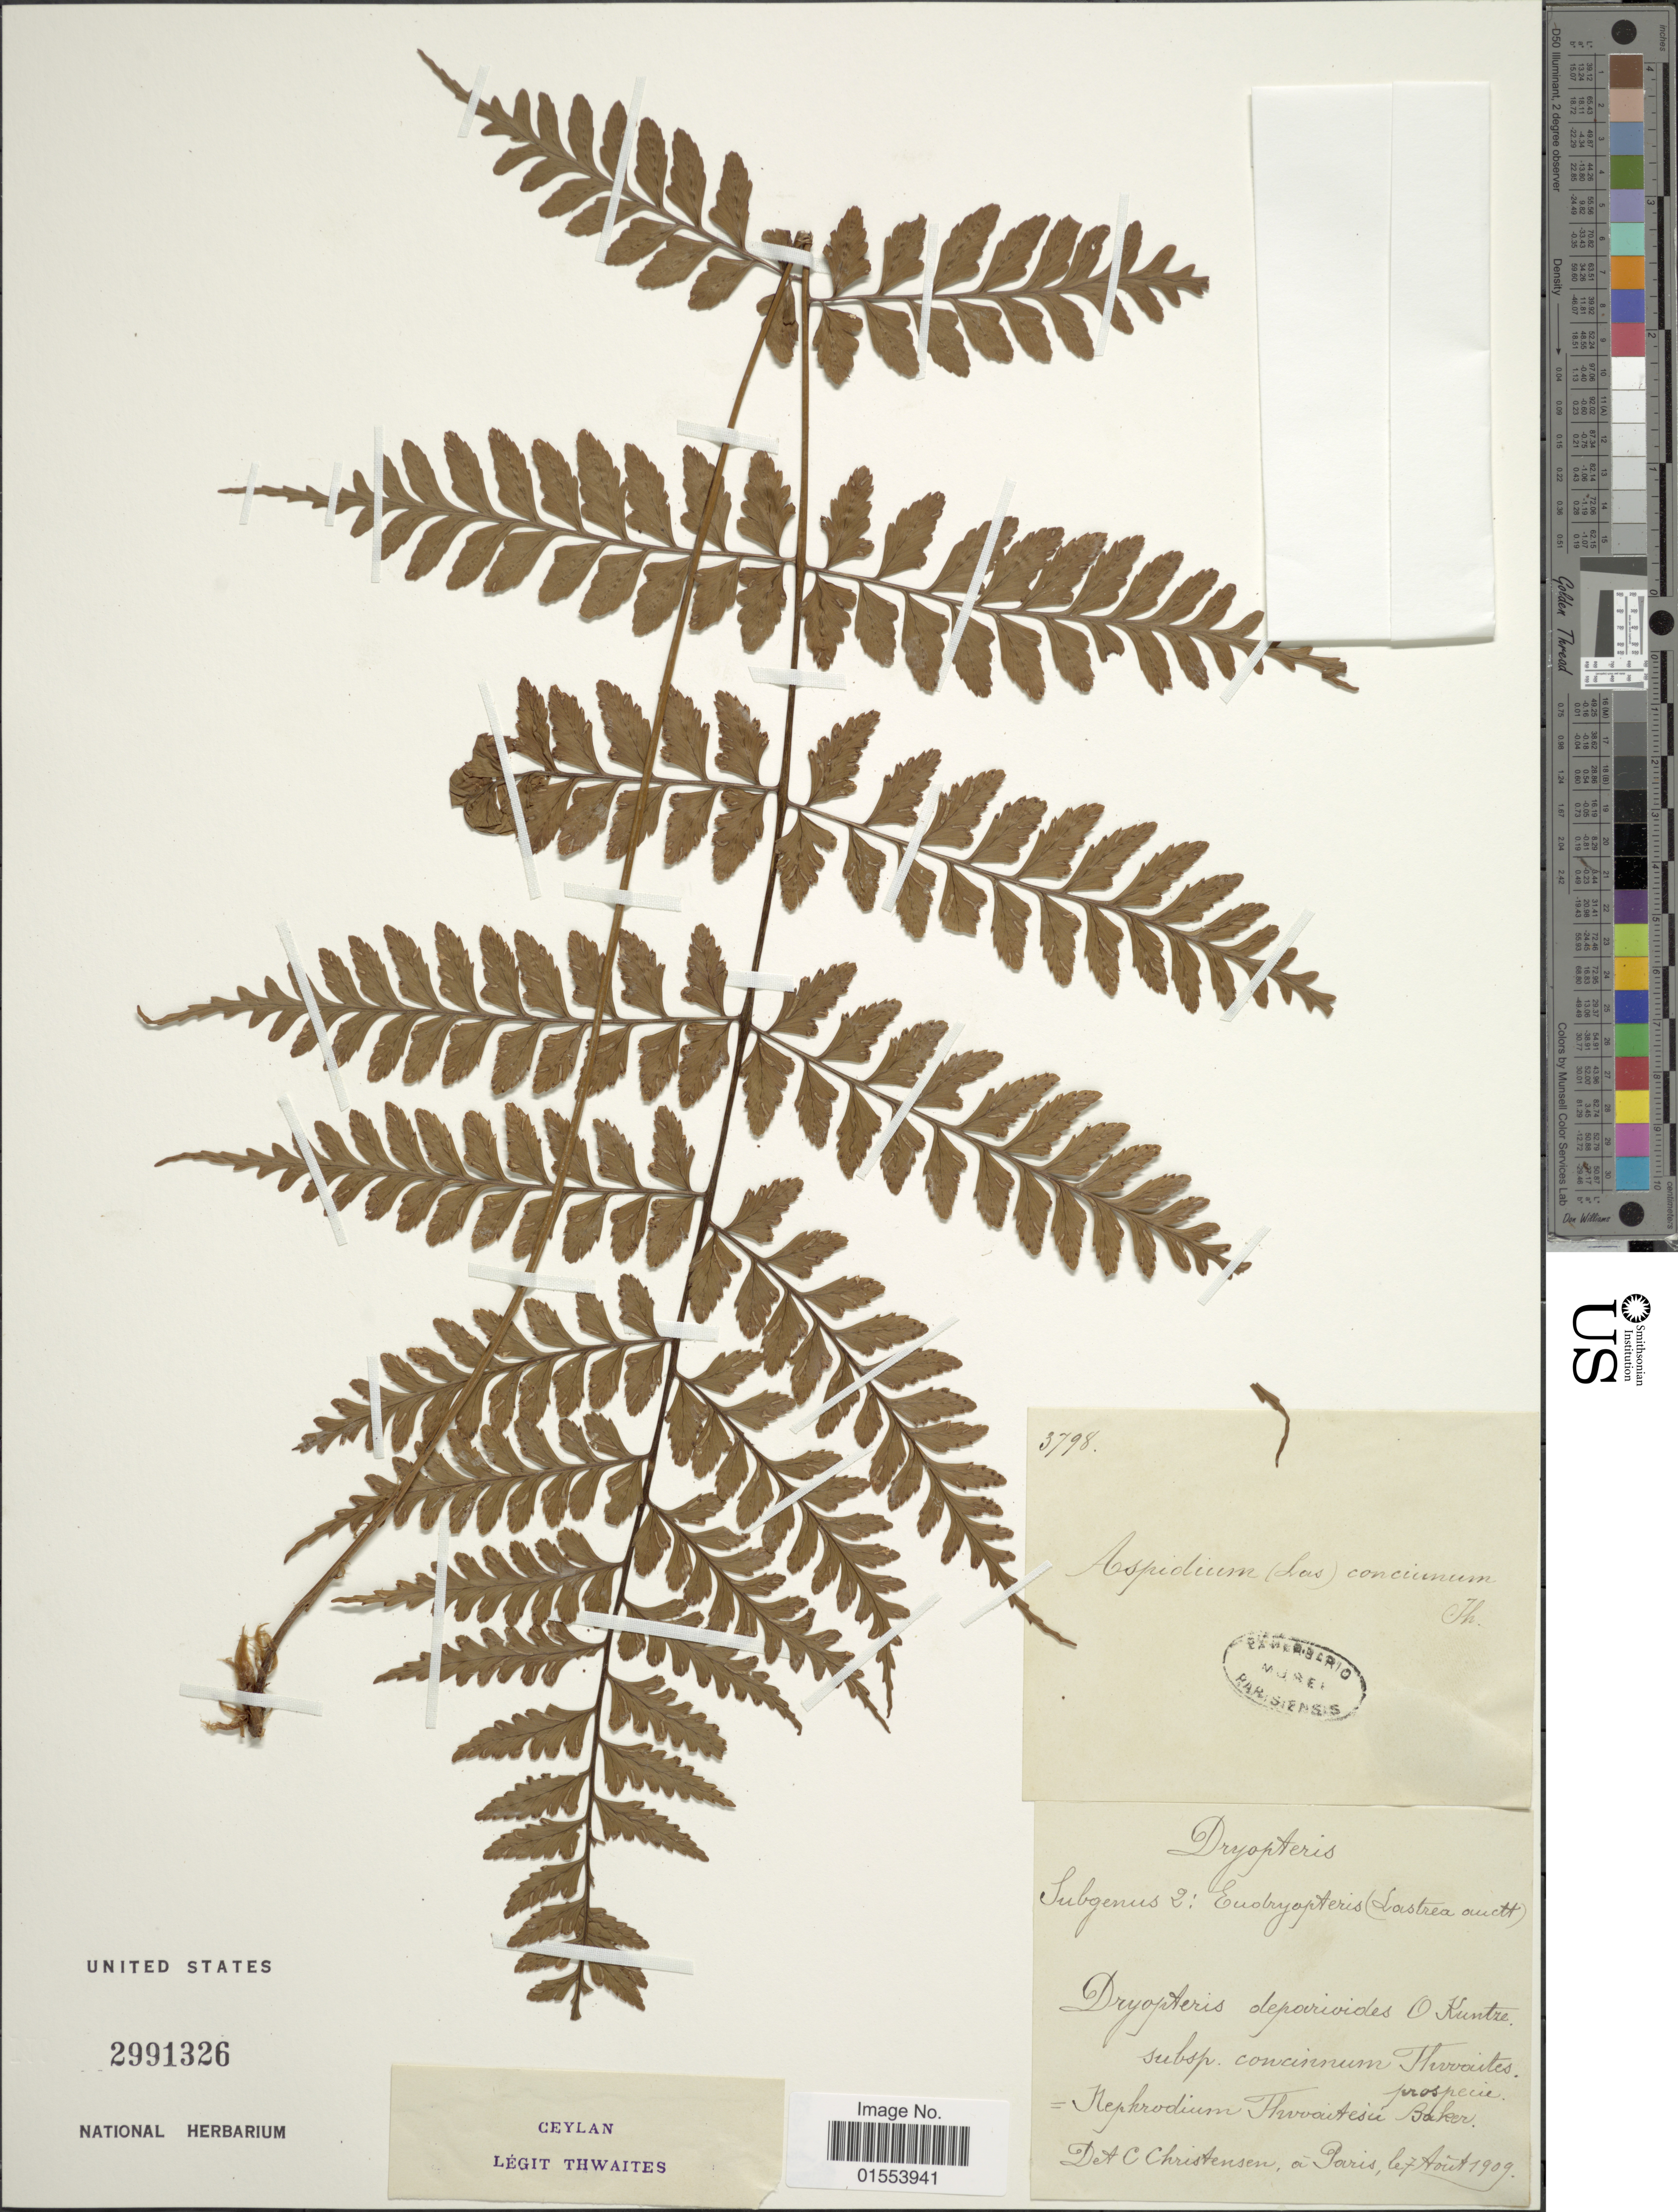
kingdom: Plantae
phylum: Tracheophyta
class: Polypodiopsida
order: Polypodiales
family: Dryopteridaceae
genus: Dryopteris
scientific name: Dryopteris deparioides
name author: (T. Moore) Kuntze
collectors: Thwaites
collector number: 3798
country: Sri Lanka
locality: Ceylan.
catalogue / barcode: US 2991326